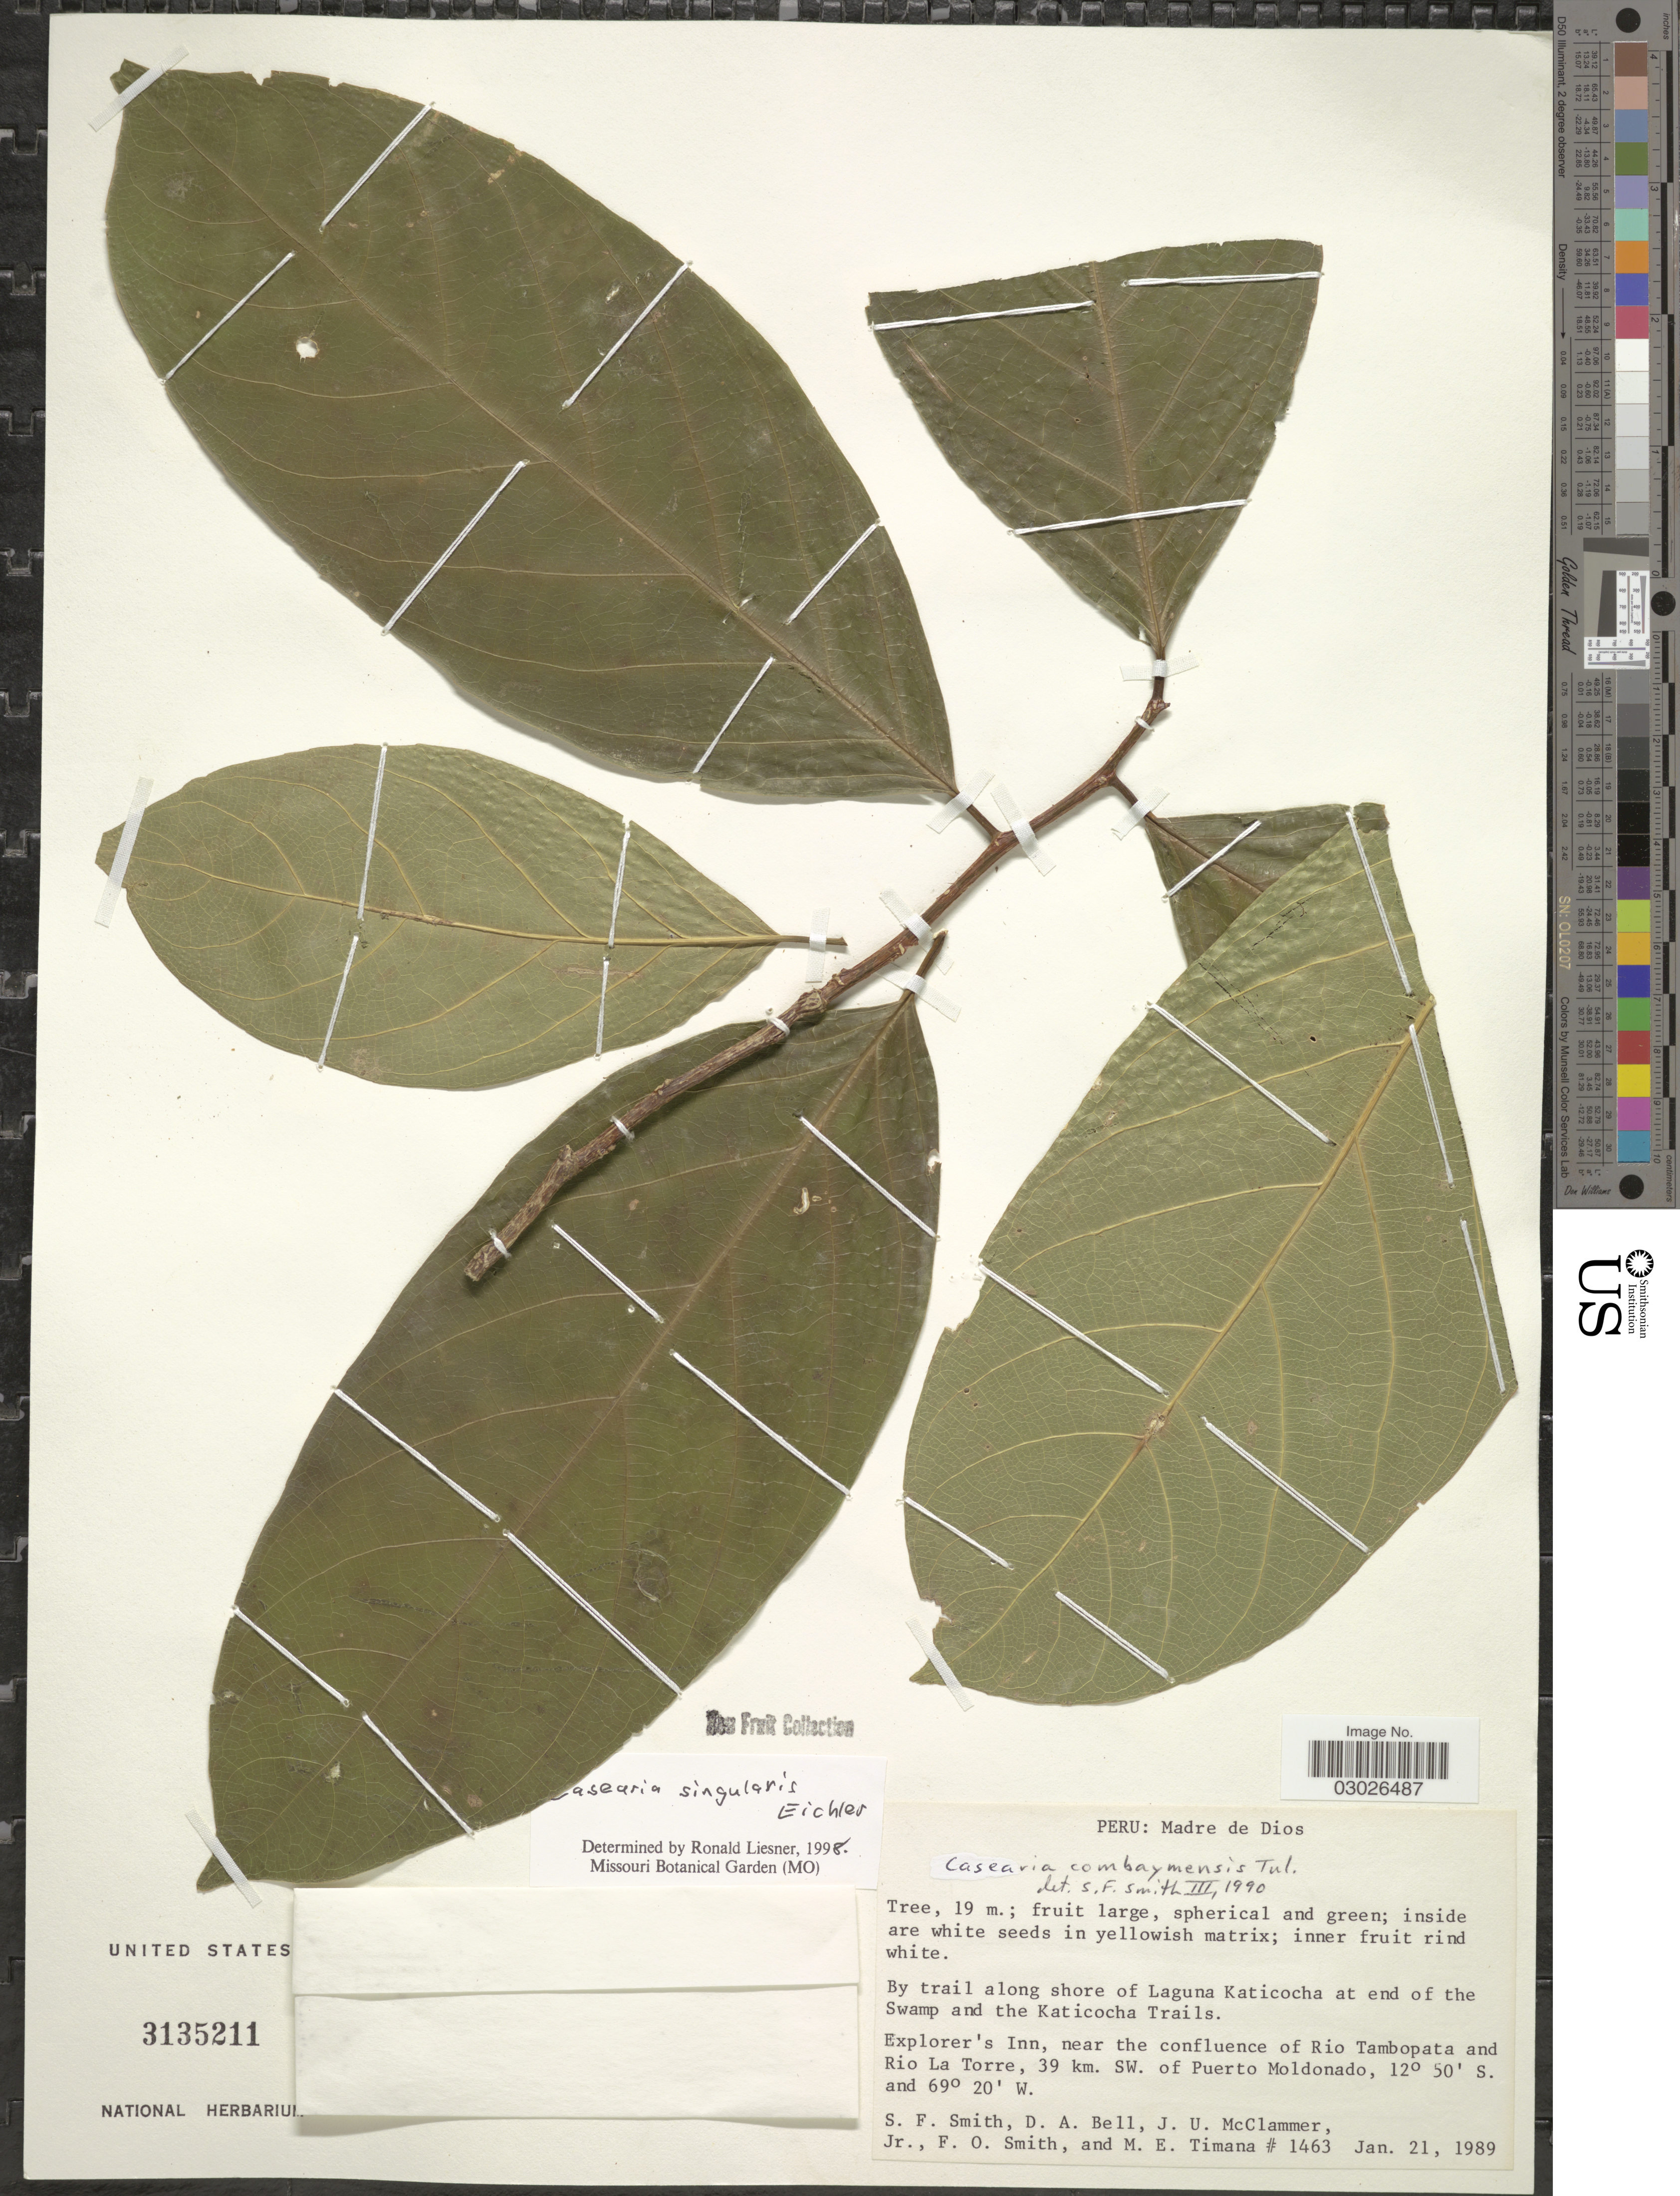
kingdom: Plantae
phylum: Tracheophyta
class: Magnoliopsida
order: Malpighiales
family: Salicaceae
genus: Casearia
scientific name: Casearia singularis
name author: Eichler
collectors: S.F. Smith, D. A. Bell, J. McClammer & F. Smith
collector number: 1463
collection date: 1989-01-21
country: Peru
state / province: Madre de Dios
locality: By trail along shore of Laguna Katicocha at end of the Swamp and the Katicocha Trails, Explorer's Inn, near the confluence of Rio Tambopata and Rio La Torre, 39 km. SW. of Puerto Moldonado.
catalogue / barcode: US 3135211